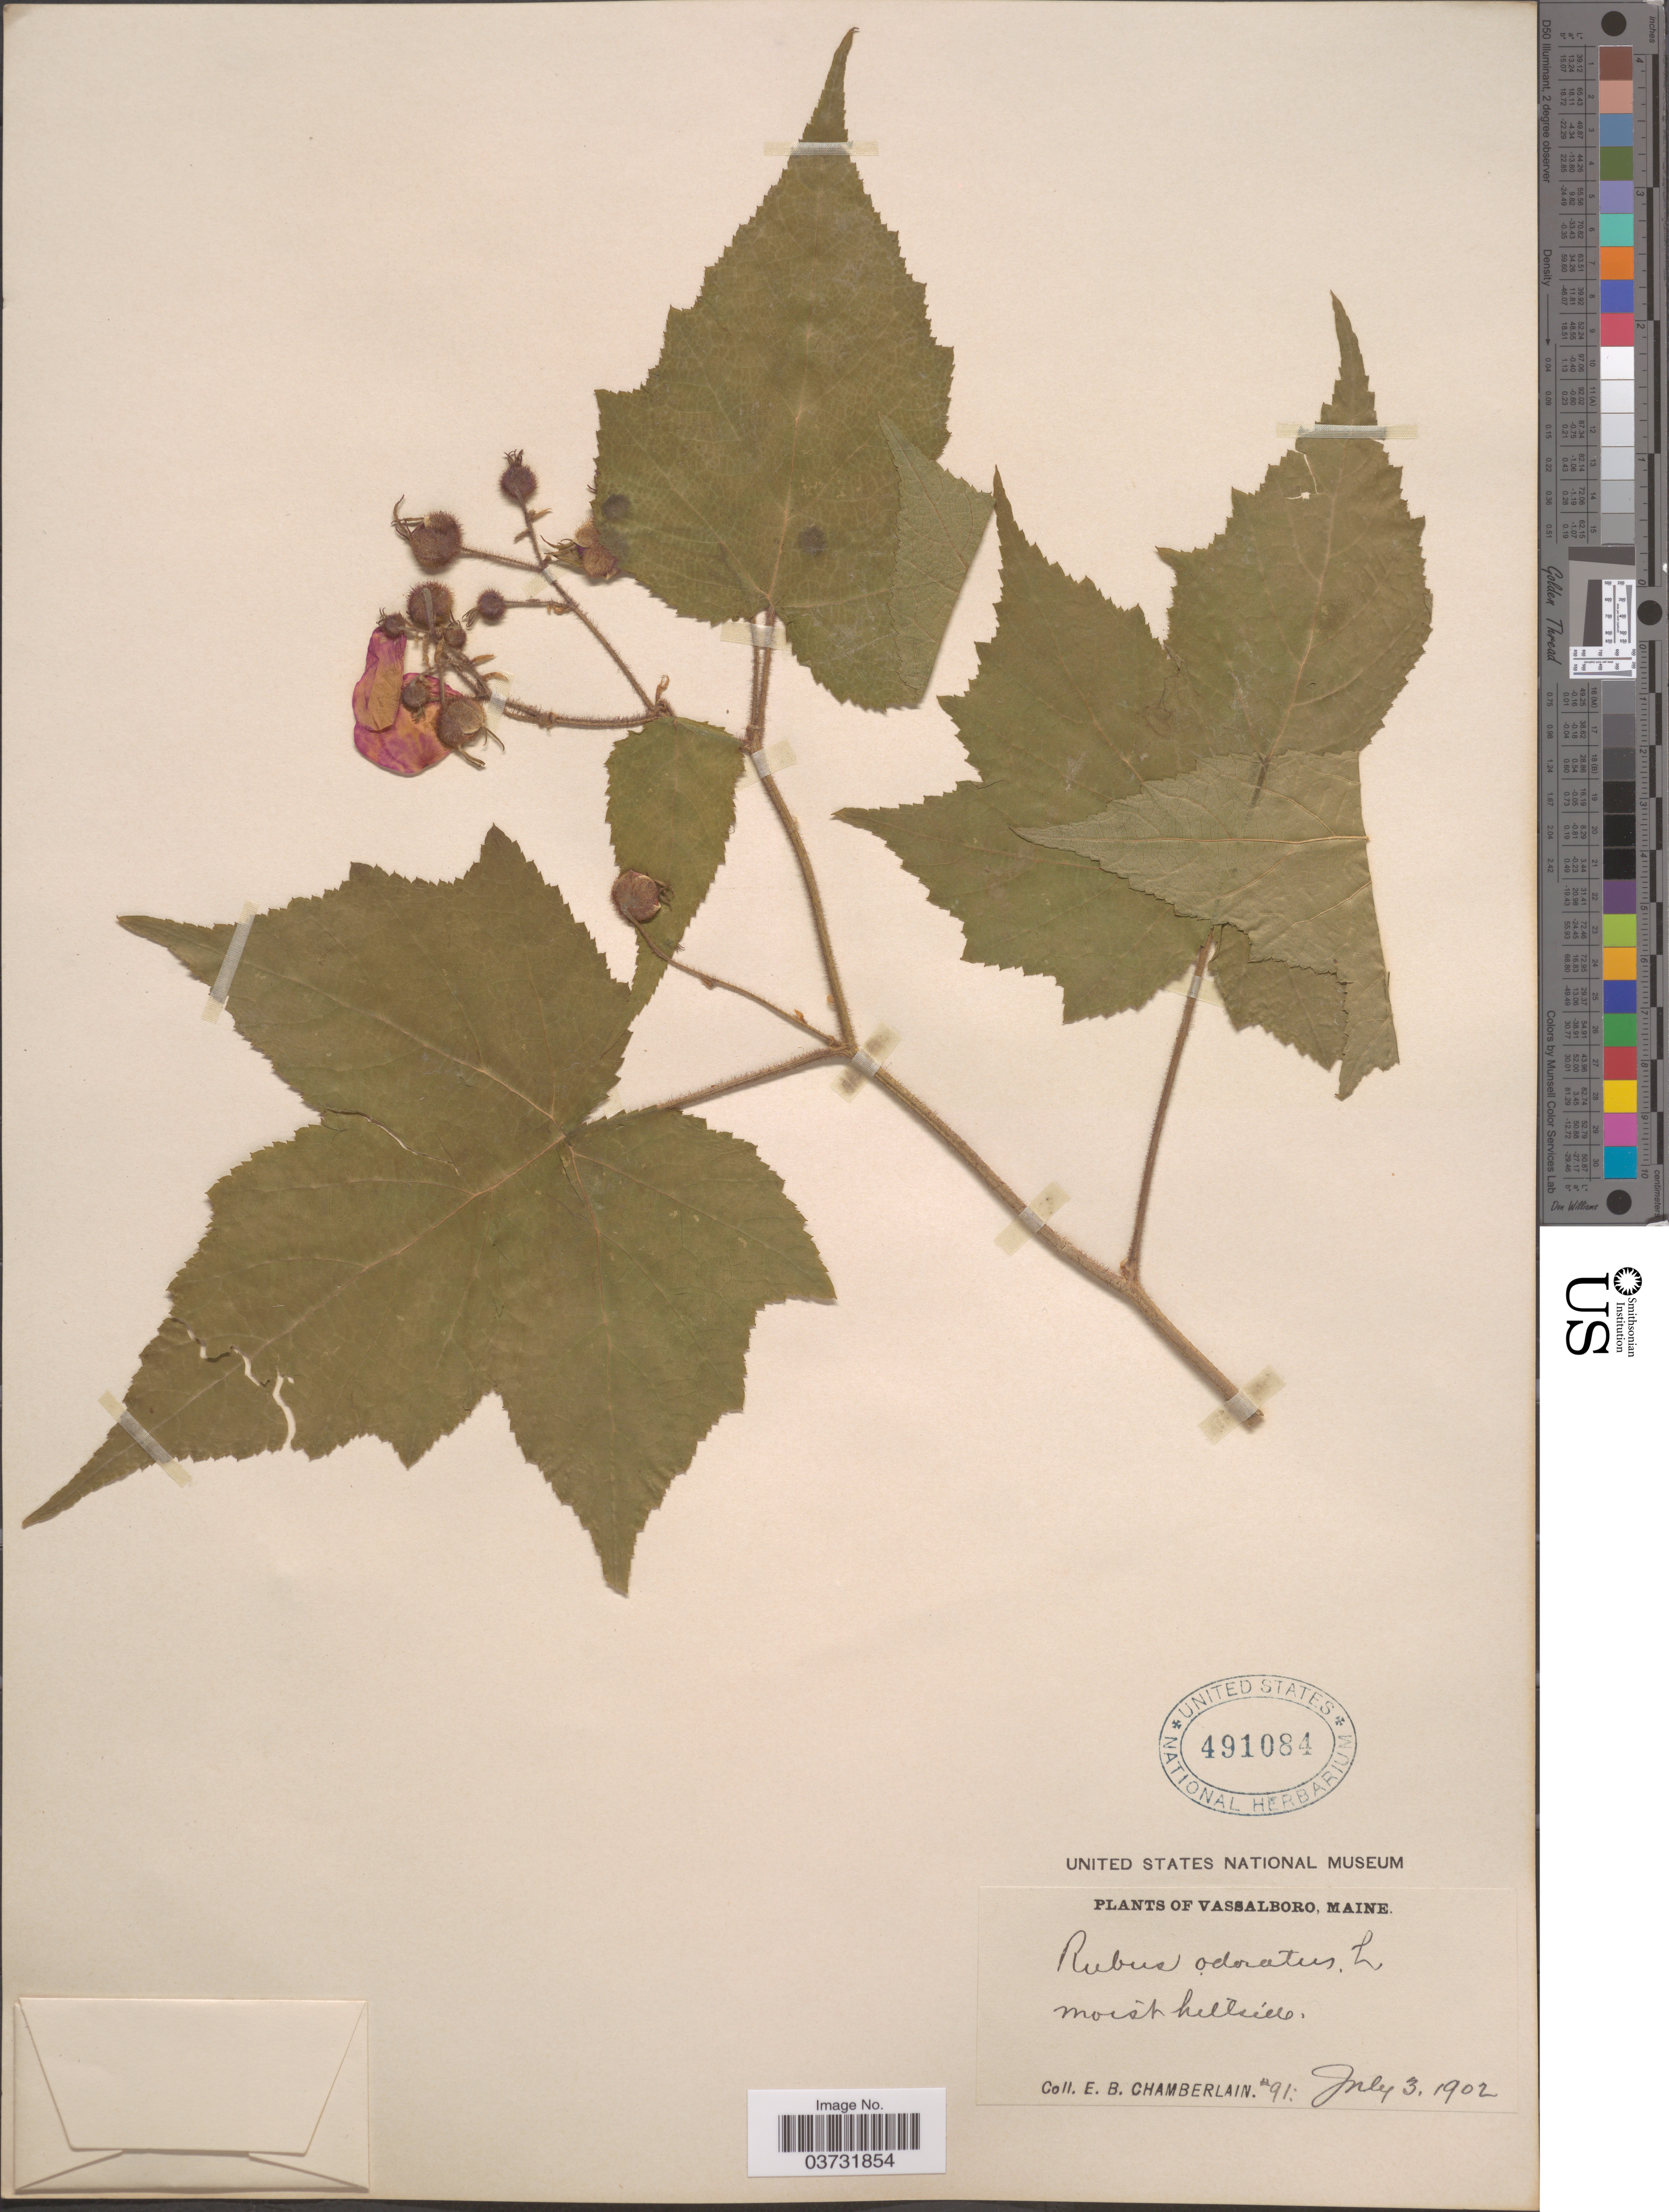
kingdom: Plantae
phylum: Tracheophyta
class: Magnoliopsida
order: Rosales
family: Rosaceae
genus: Rubus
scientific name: Rubus odoratus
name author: L.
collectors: E. Chamberlain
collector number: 91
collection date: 1902-07-03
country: United States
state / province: Maine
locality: Vassalboro.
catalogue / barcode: US 491084